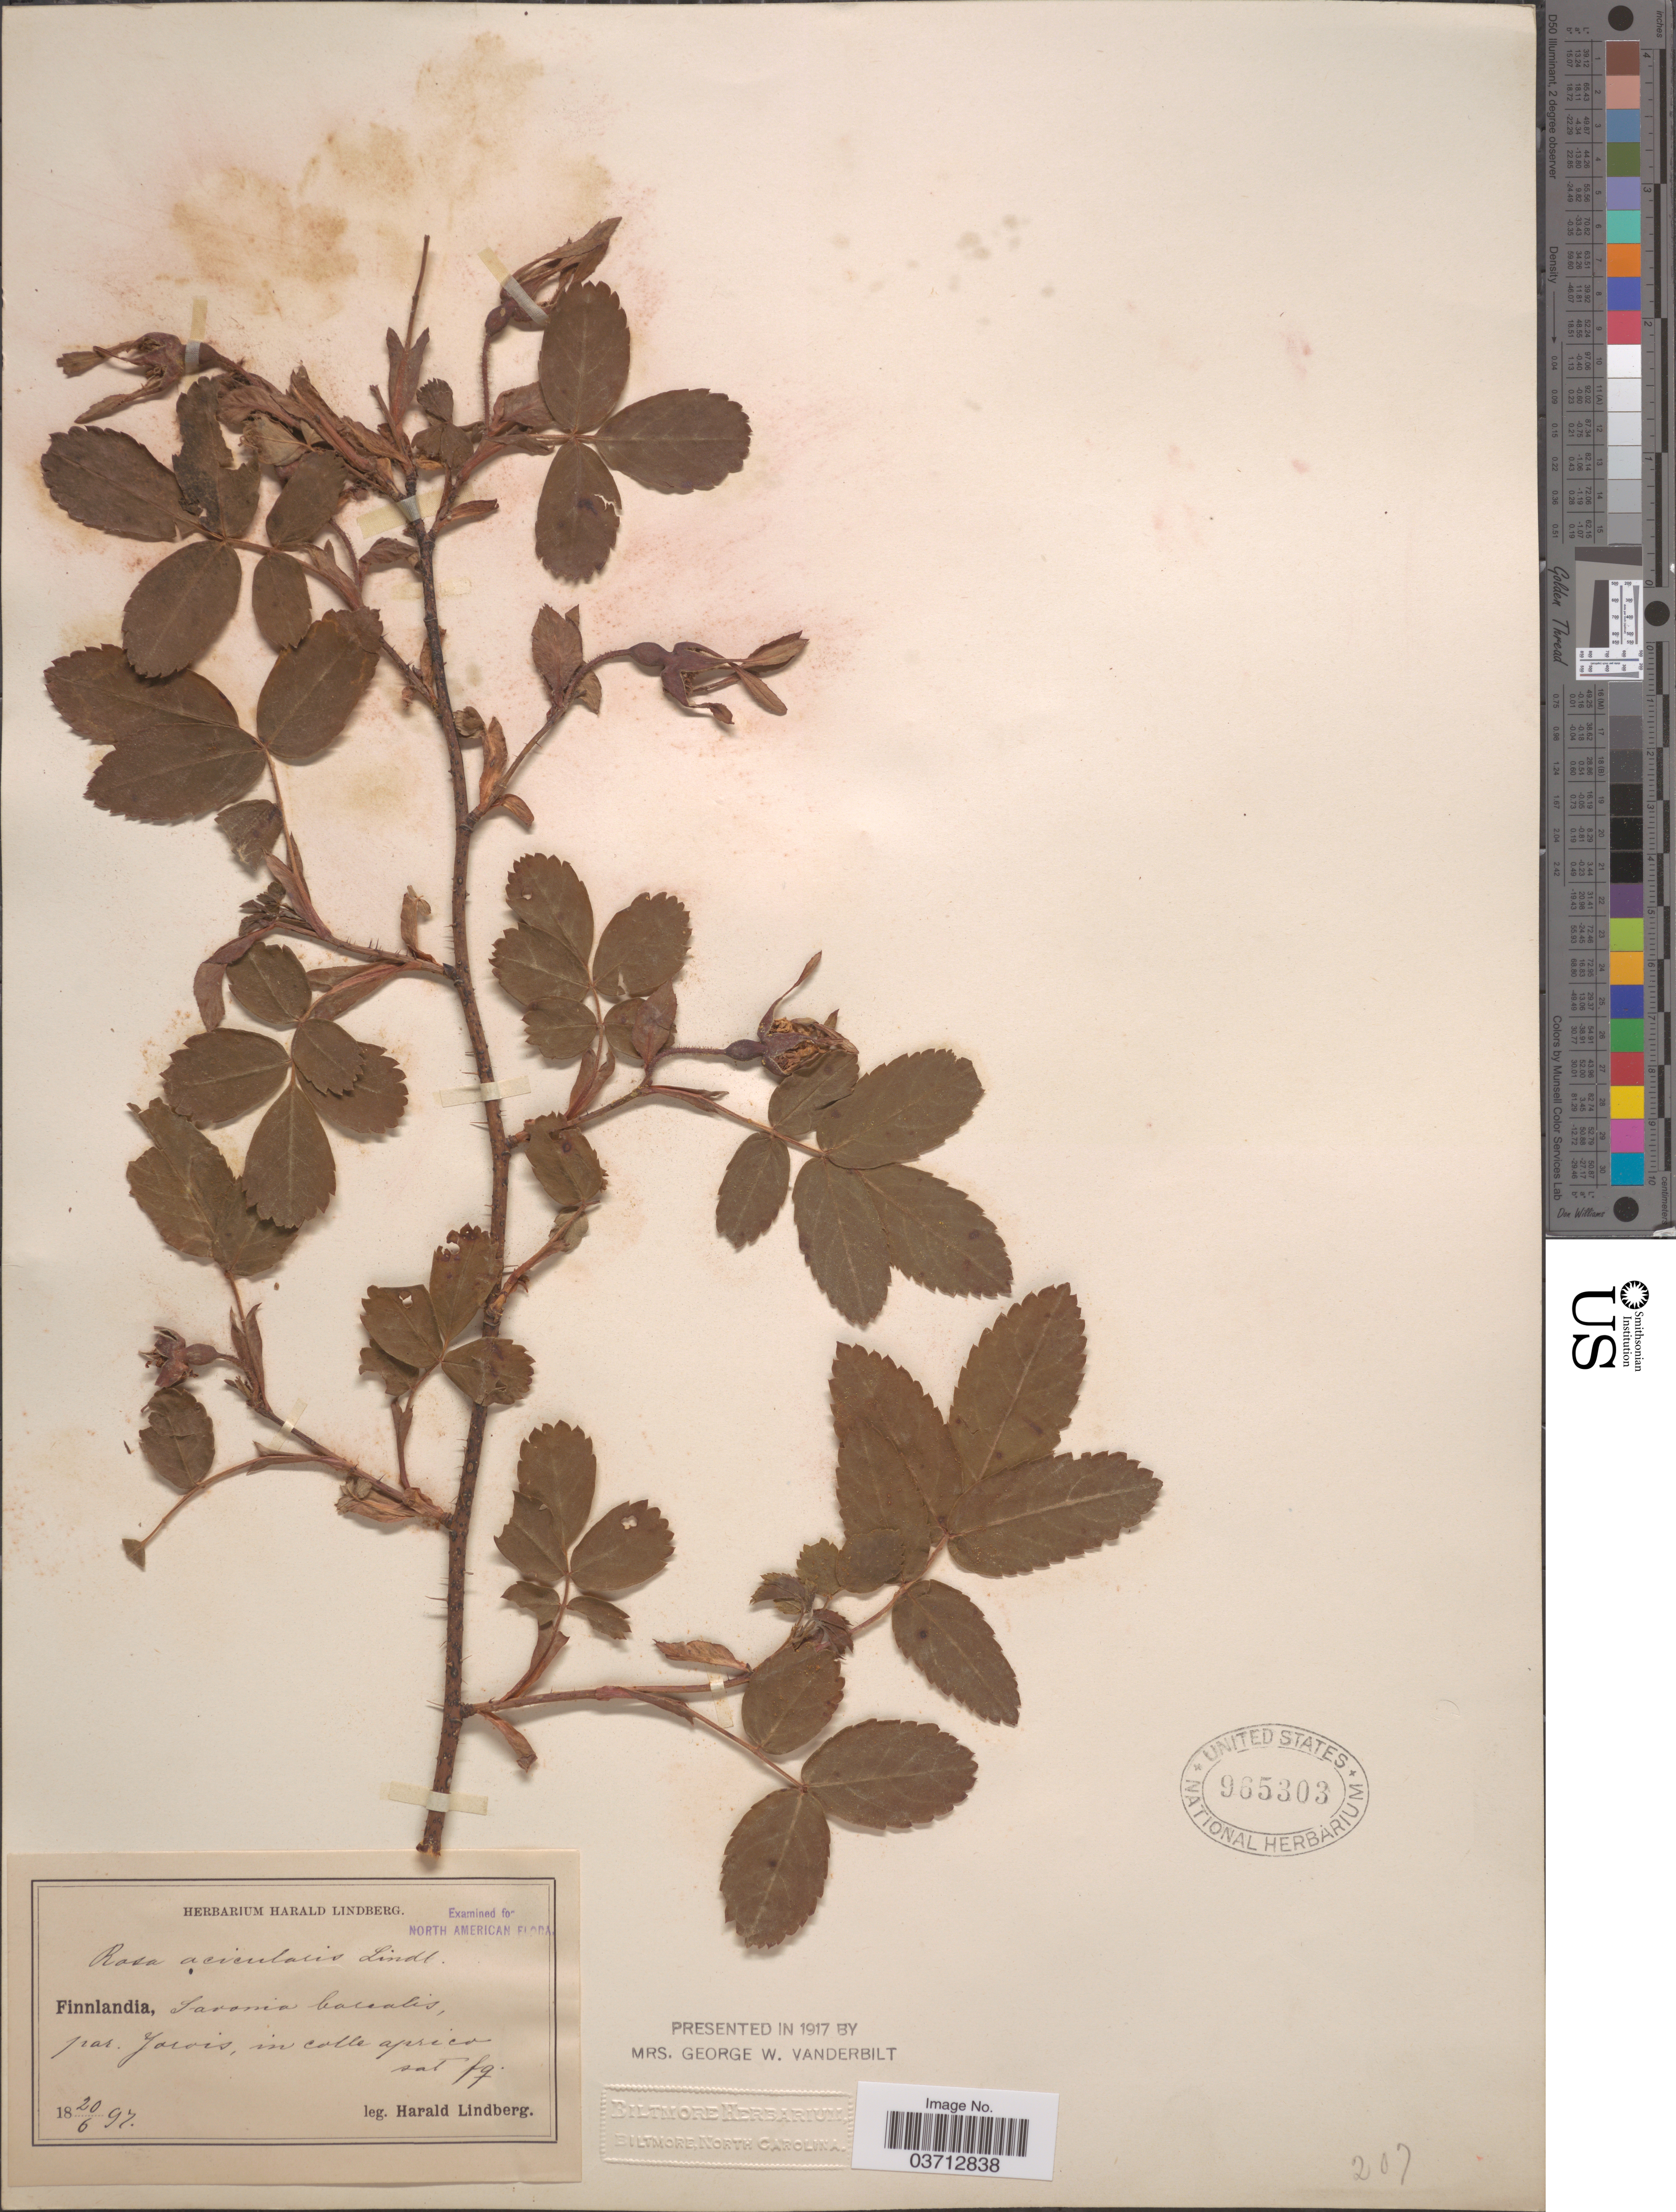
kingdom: Plantae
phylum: Tracheophyta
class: Magnoliopsida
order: Rosales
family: Rosaceae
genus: Rosa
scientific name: Rosa acicularis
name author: Lindl.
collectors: H. Lindberg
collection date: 1897-06-20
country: Finland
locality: Finnlandia, Savonia borealis, par. Jarois, in colle aprico.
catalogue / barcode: US 965303